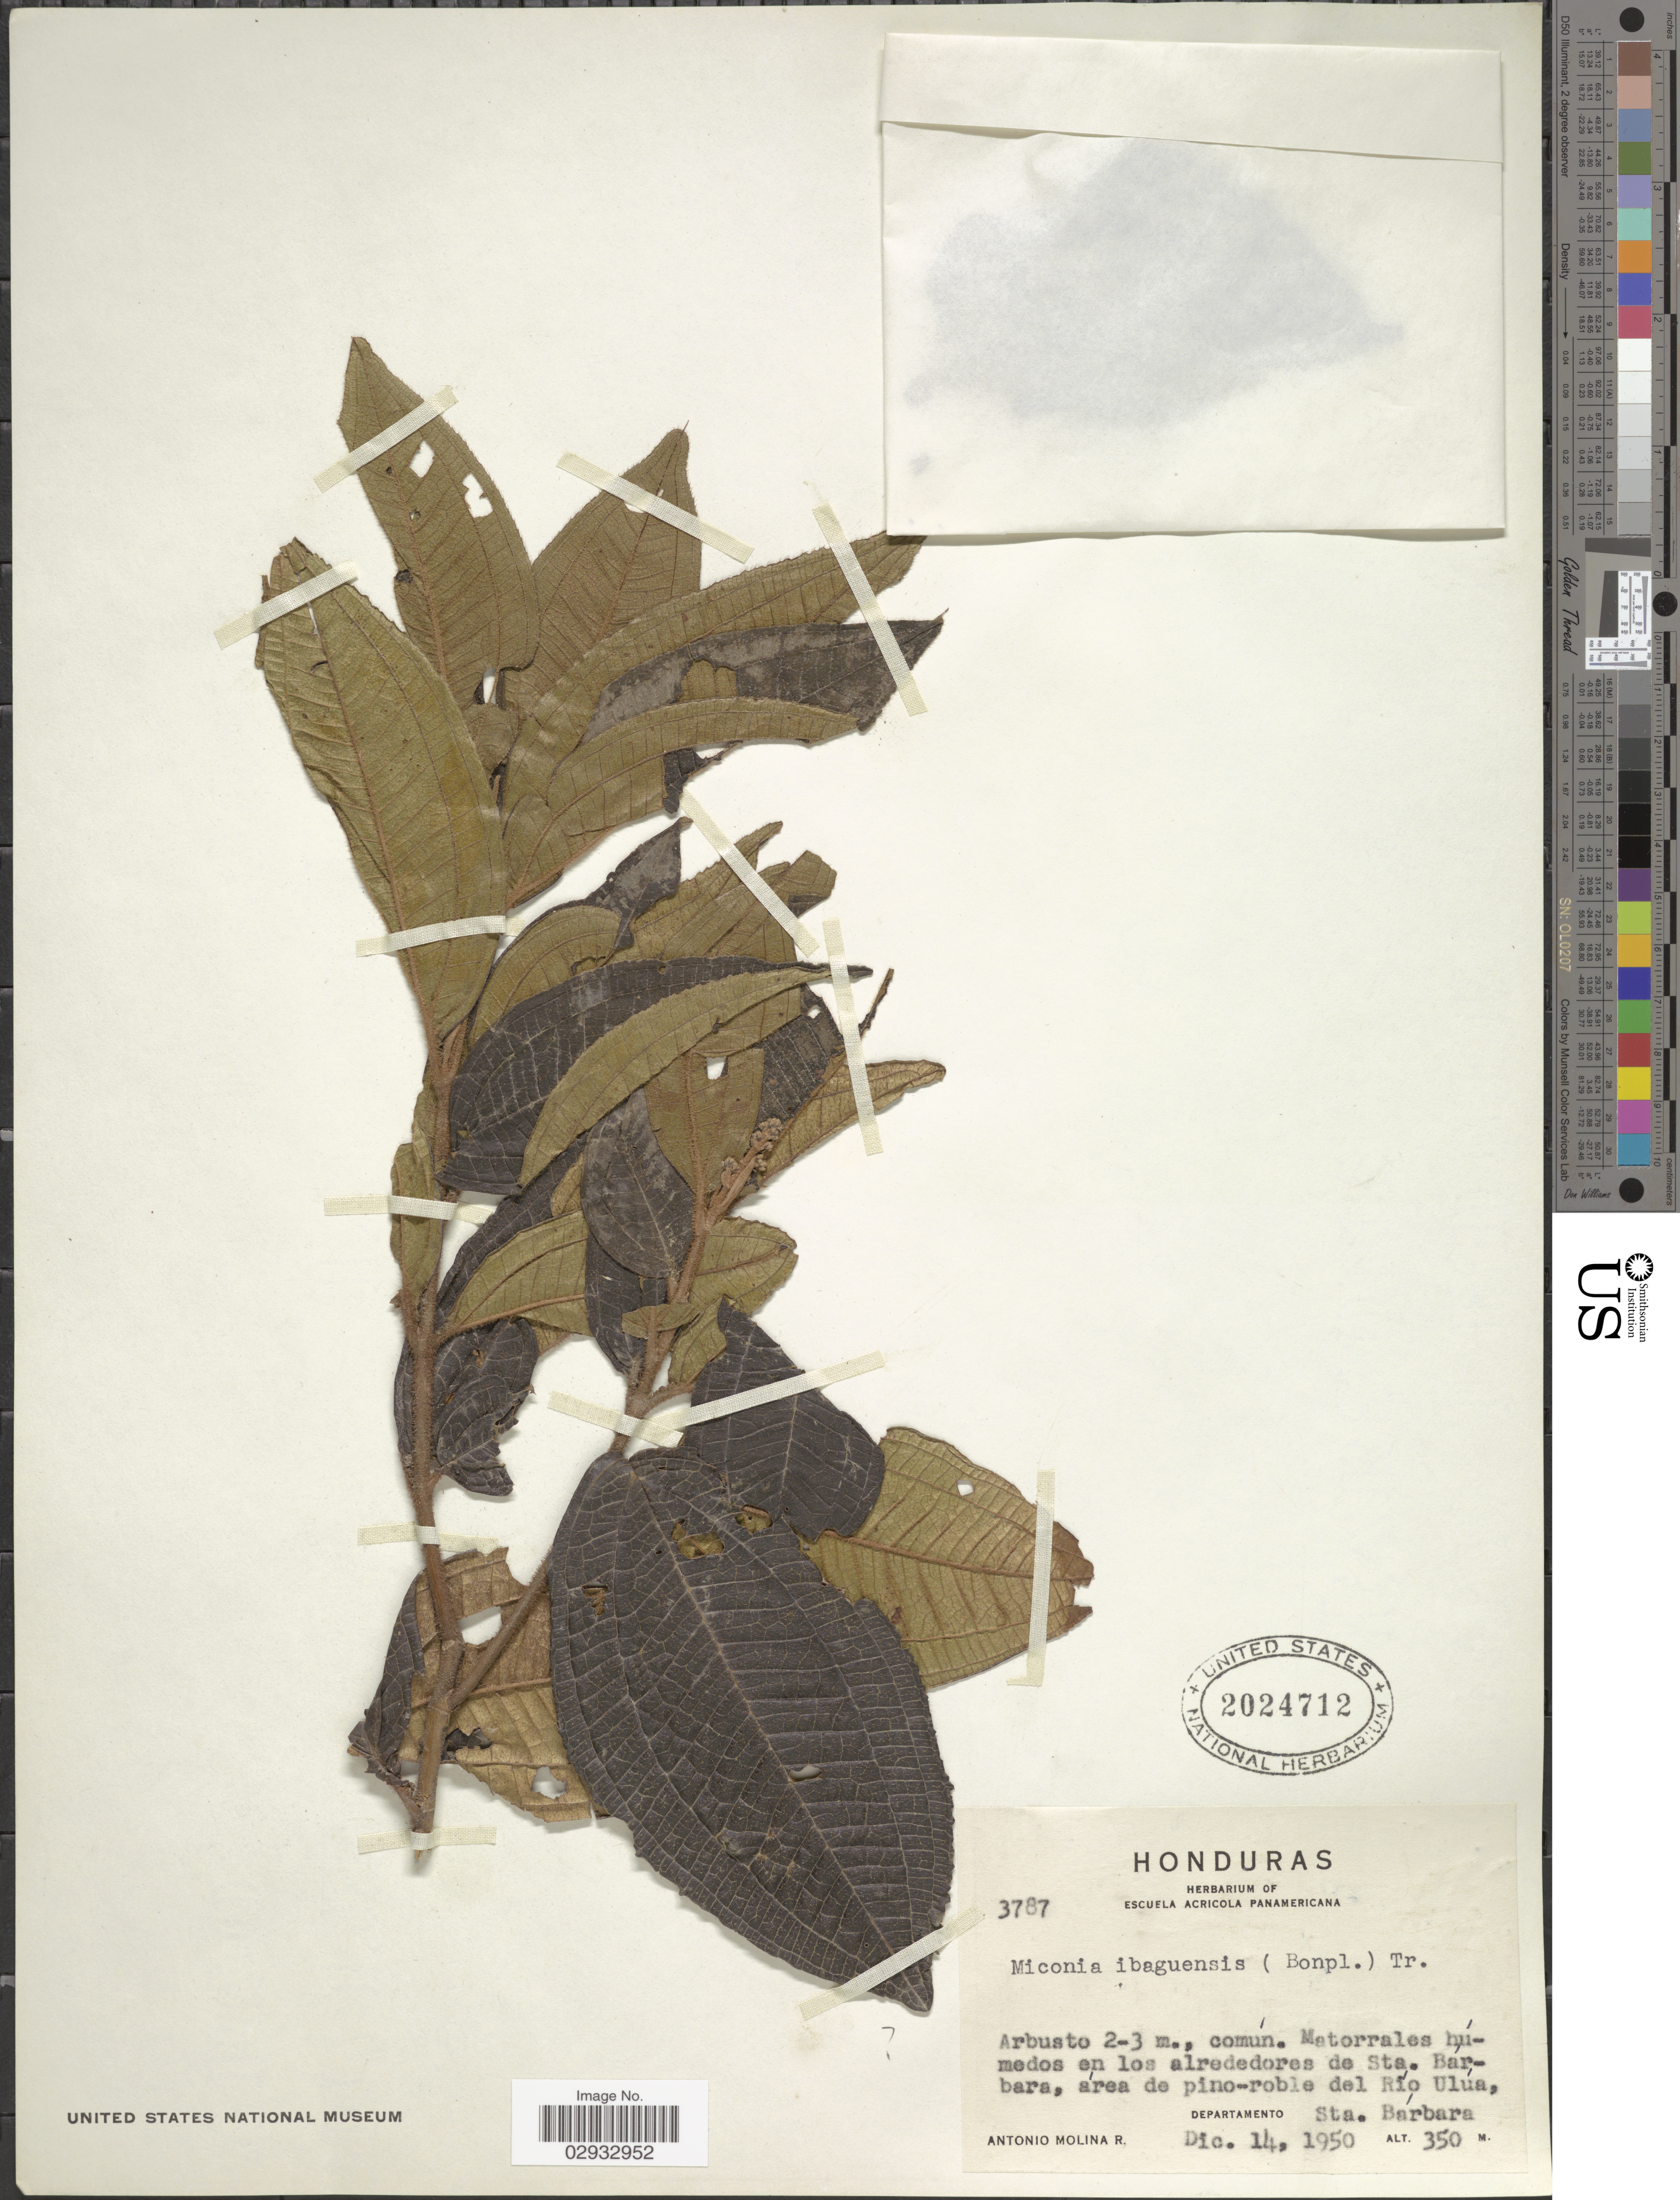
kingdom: Plantae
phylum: Tracheophyta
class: Magnoliopsida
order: Myrtales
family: Melastomataceae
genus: Miconia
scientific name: Miconia ibaguensis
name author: (Bonpl.) Triana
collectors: A. Molina R.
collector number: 3787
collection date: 1950-12-14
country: Honduras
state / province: Santa Bárbara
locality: Matorrales húmedos en los alrededores de Sta. Bárbara, área de pino-roble del Río Ulúa, Departamento Sta. Bárbara.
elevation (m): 350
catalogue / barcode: US 2024712